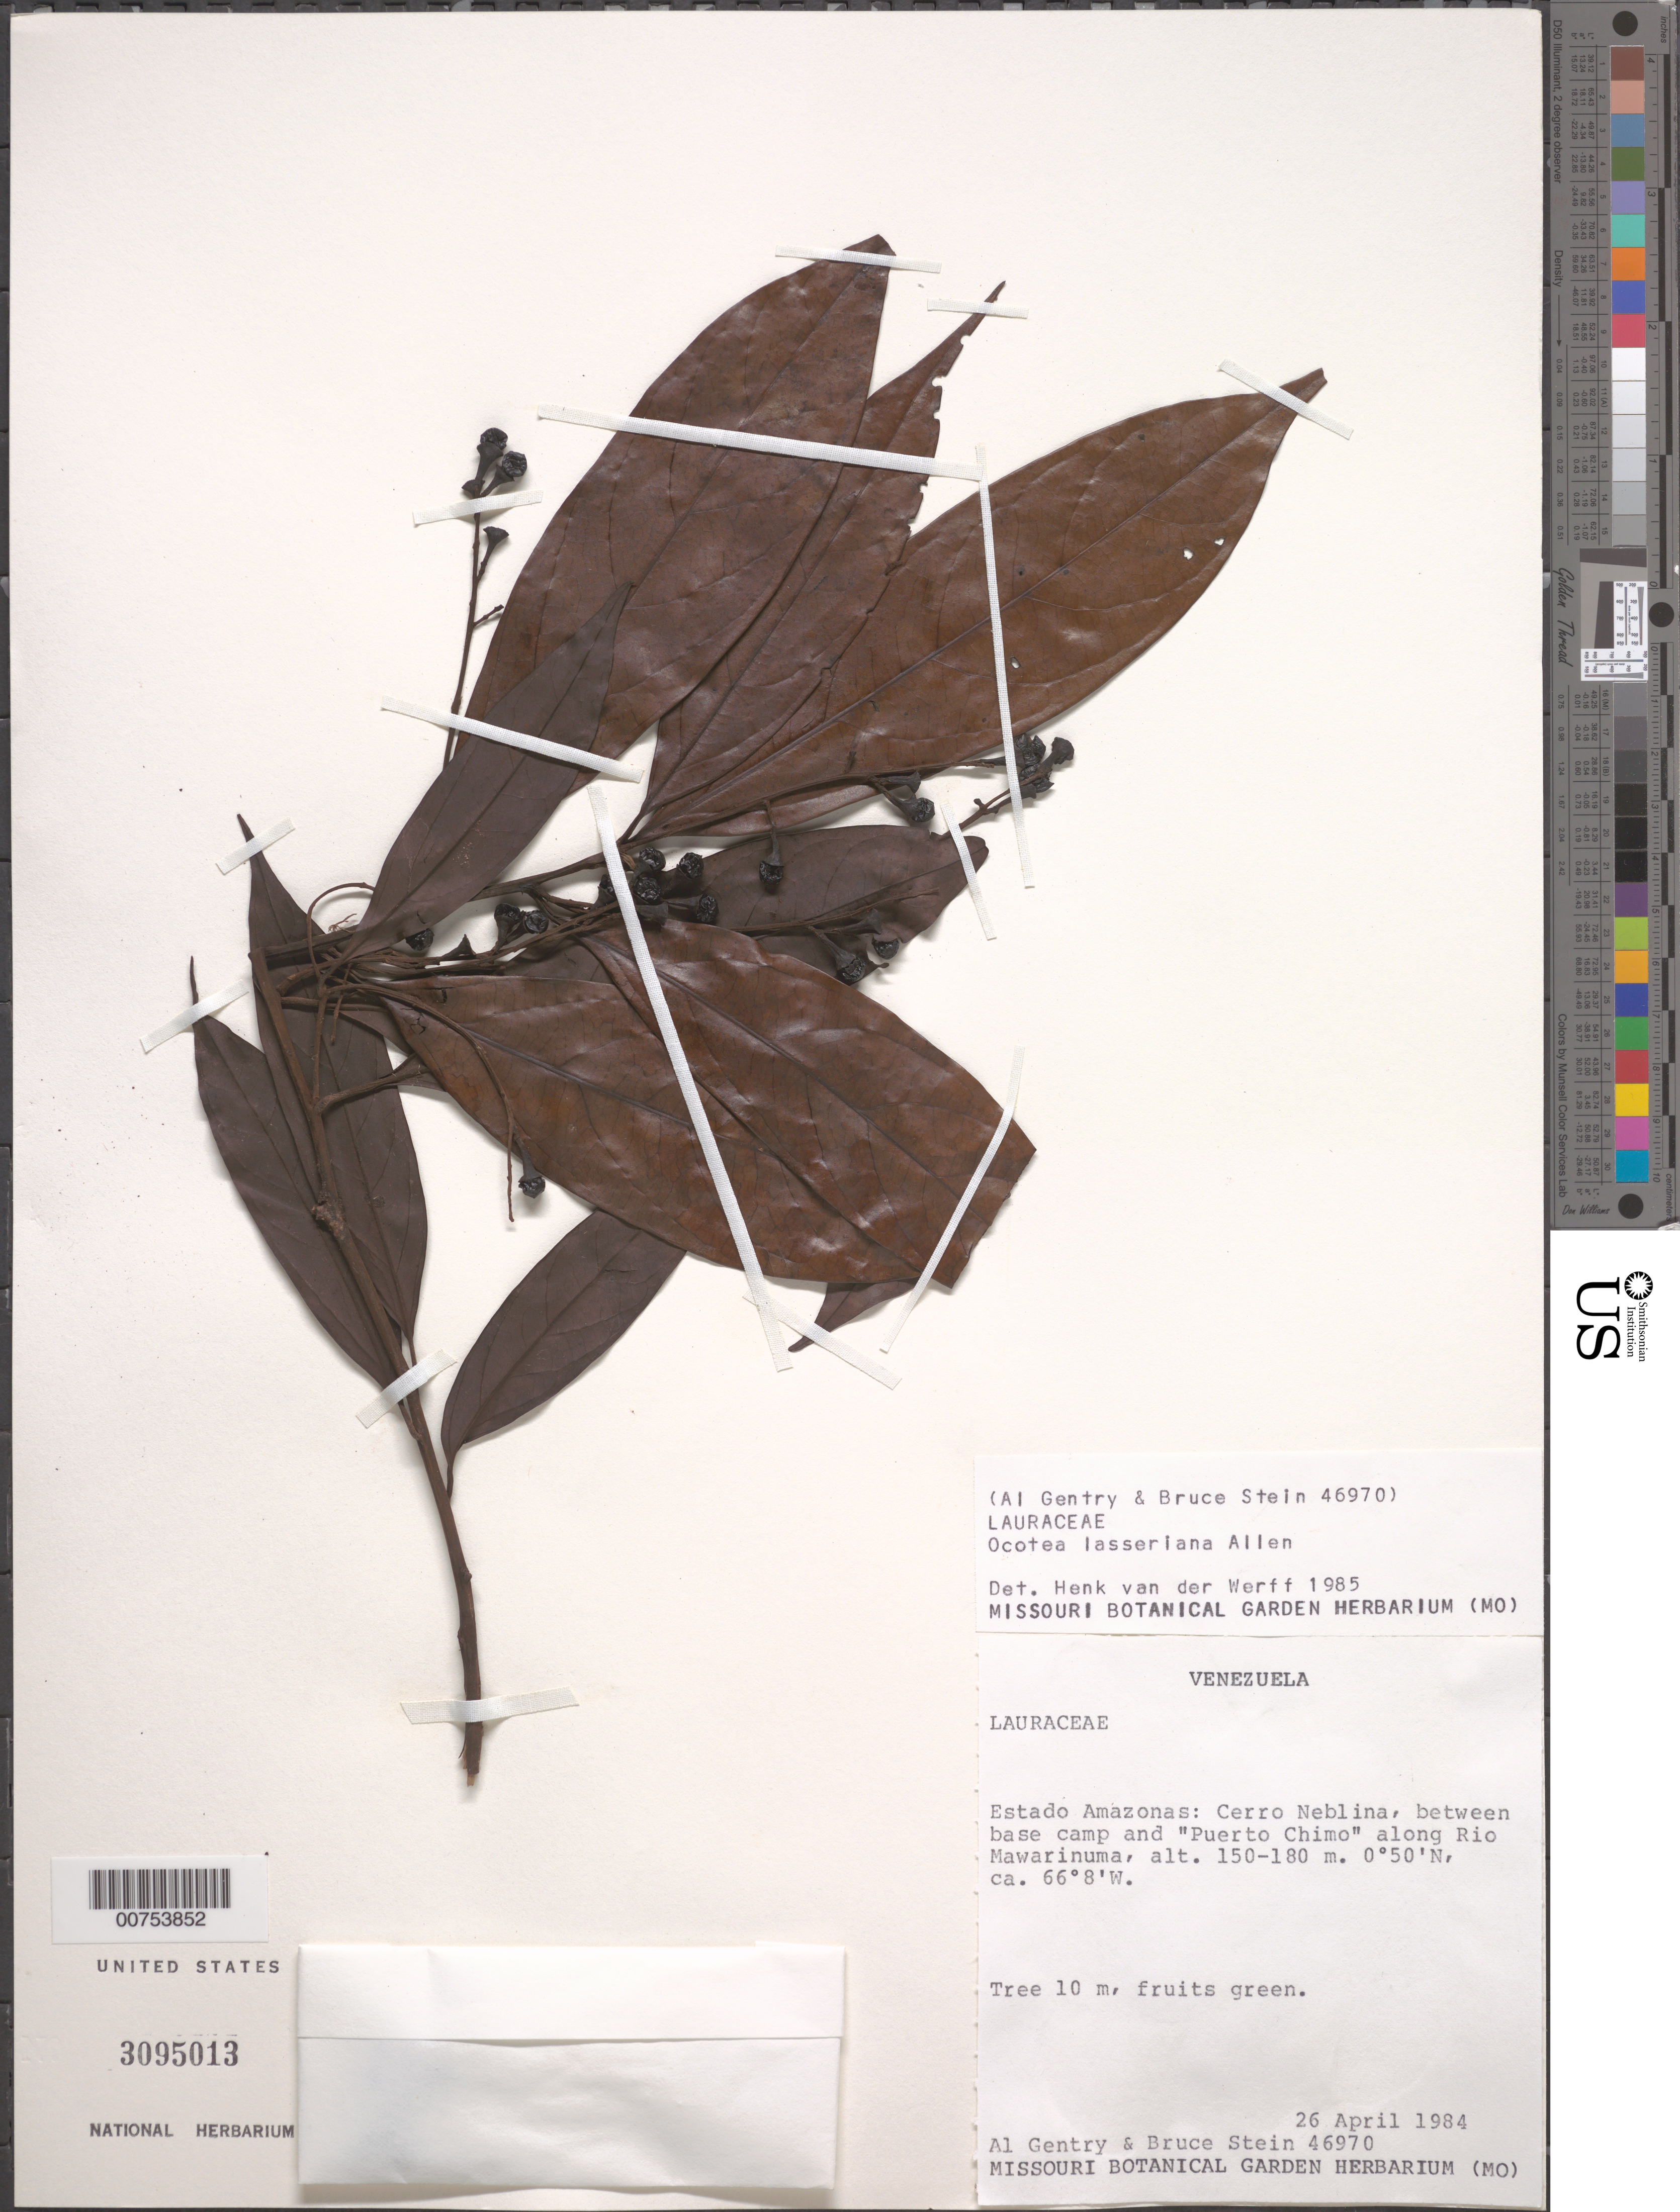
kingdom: Plantae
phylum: Tracheophyta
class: Magnoliopsida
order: Laurales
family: Lauraceae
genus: Ocotea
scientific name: Ocotea lasseriana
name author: C.K. Allen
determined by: van der Werff, H., (MO), Missouri Botanical Garden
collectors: A. H. Gentry & B. Stein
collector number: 46970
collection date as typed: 26-Apr-84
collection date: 1984-04-26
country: Venezuela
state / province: Amazonas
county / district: Río Negro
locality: Cerro de La Neblina, Río Mawarinuma, between base camp and "Puerto Chimo"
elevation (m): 150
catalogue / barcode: US 3095013